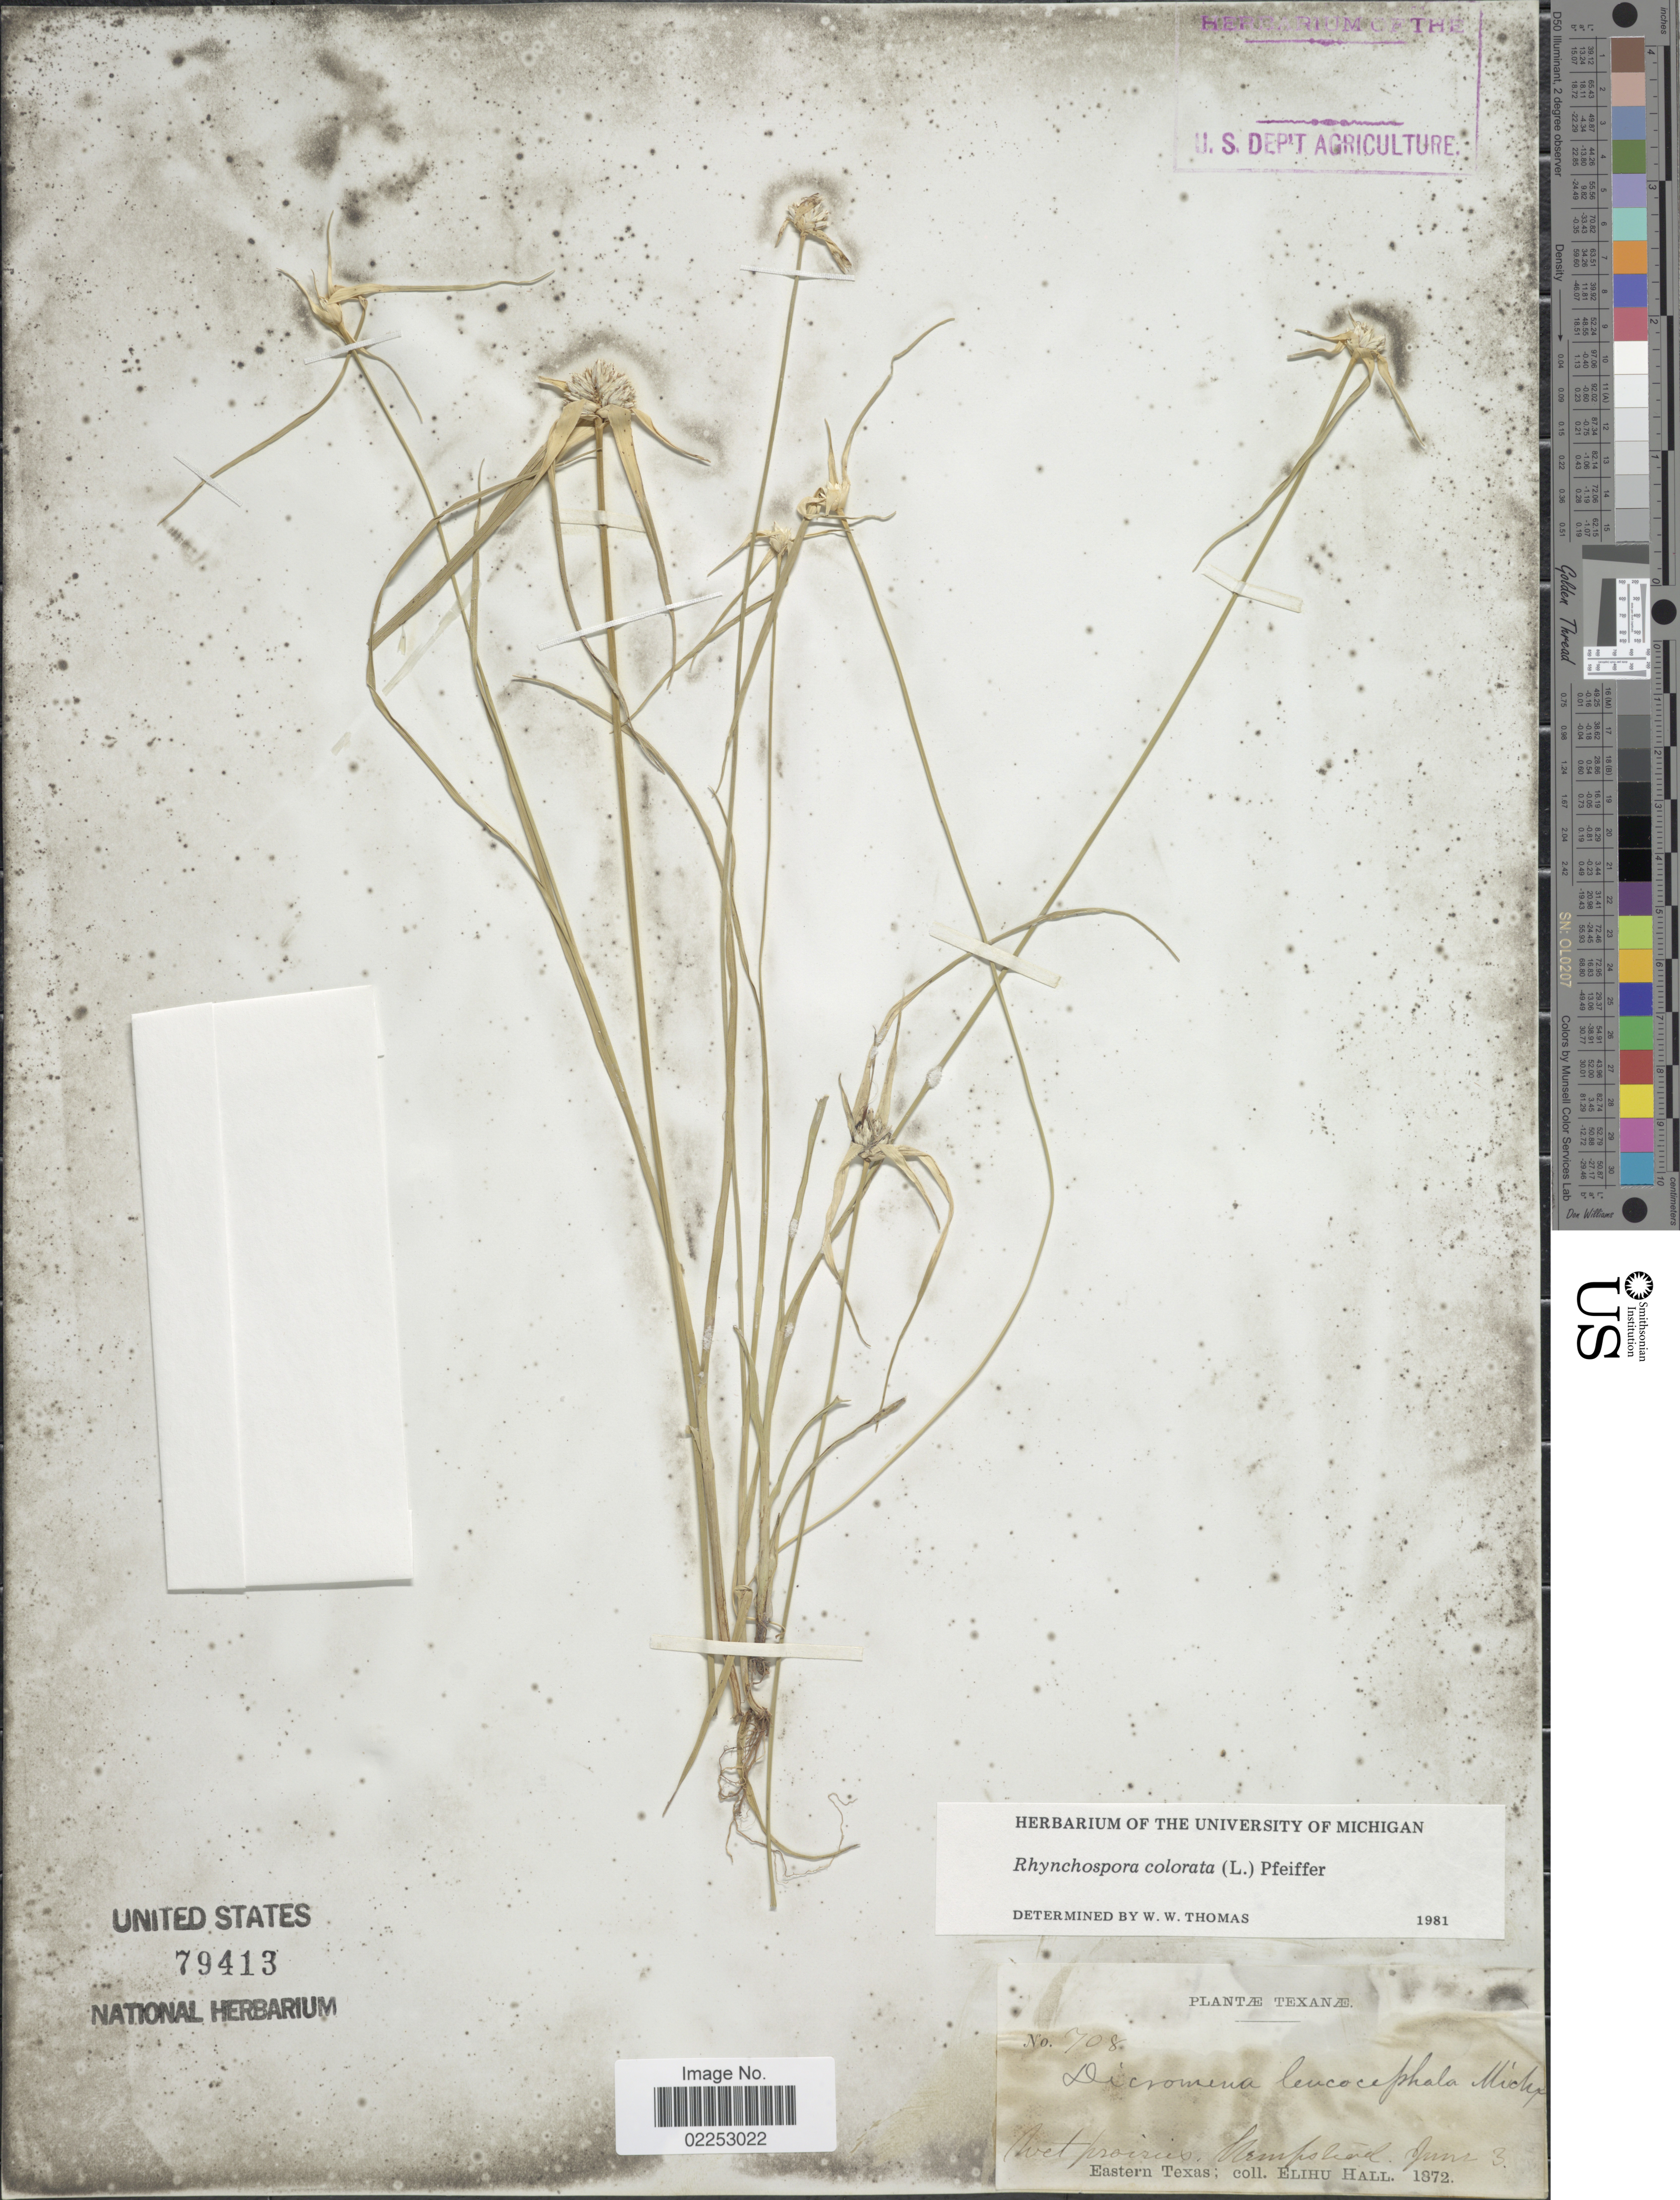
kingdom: Plantae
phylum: Tracheophyta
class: Liliopsida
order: Poales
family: Cyperaceae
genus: Rhynchospora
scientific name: Rhynchospora colorata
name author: (L.) H. Pfeiff.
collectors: E. Hall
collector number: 708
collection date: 1872-06-03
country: United States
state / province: Texas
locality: Hempstead Eastern Texas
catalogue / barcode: US 79413